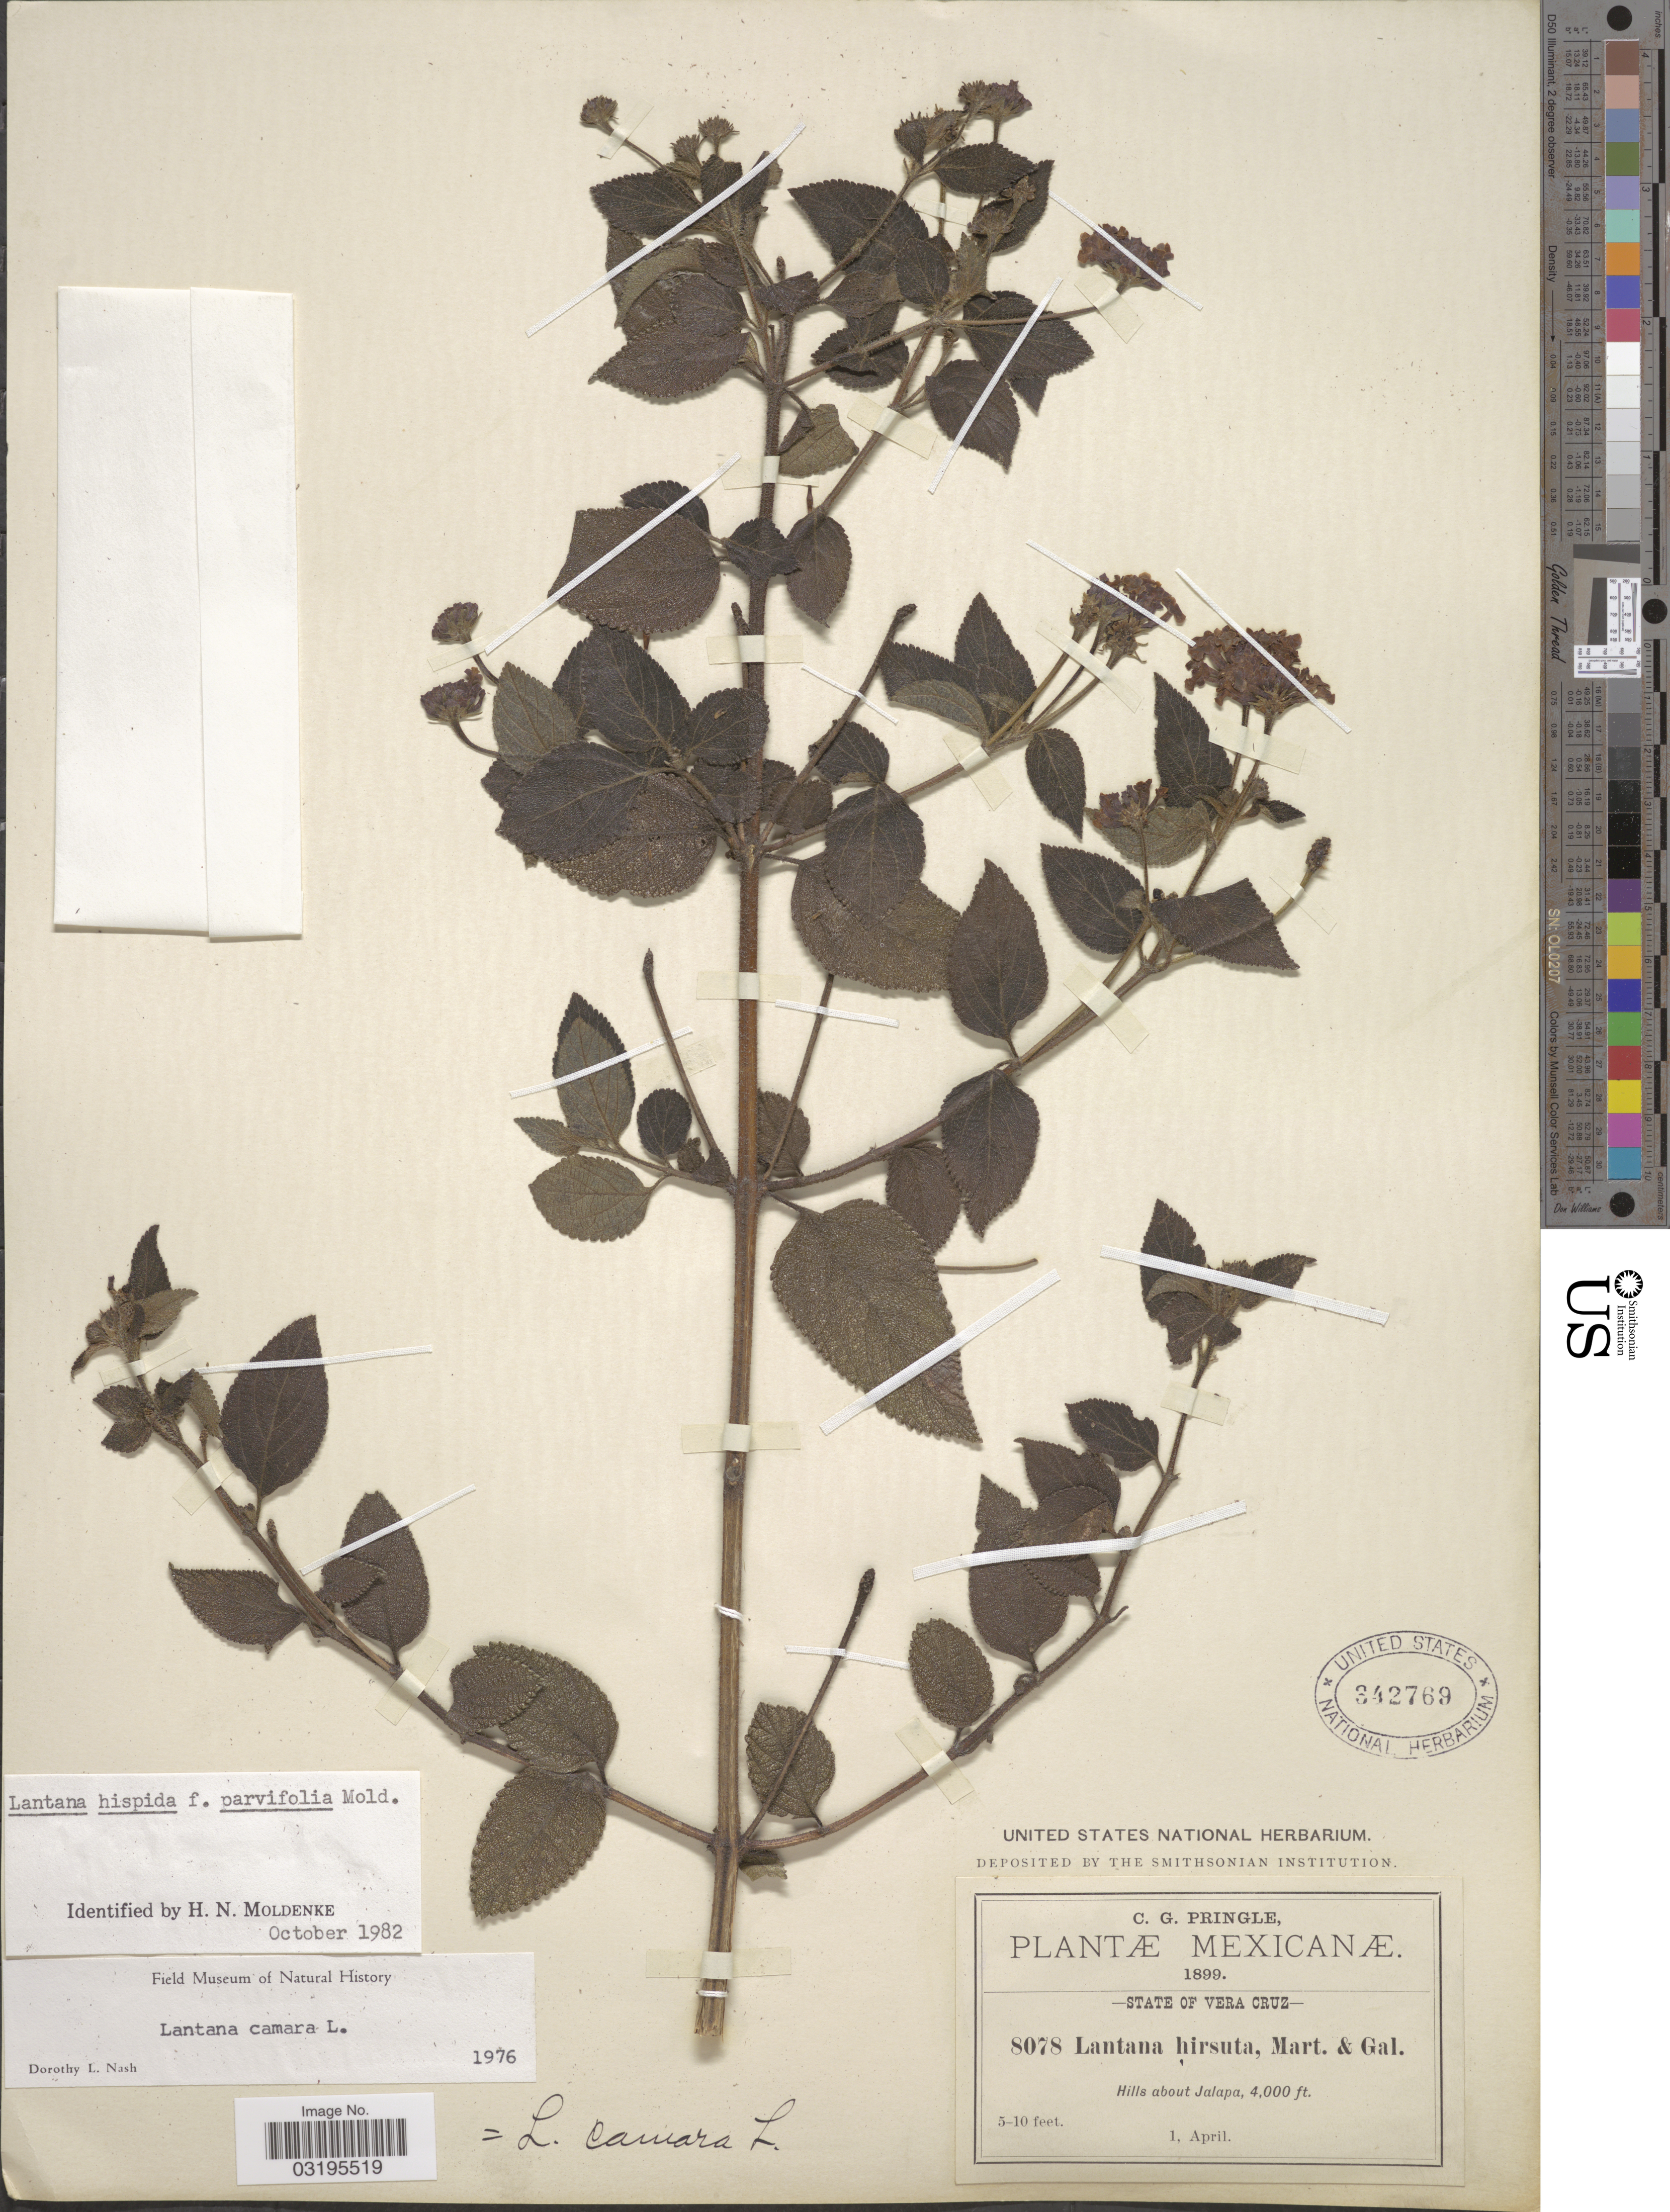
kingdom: Plantae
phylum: Tracheophyta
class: Magnoliopsida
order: Lamiales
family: Verbenaceae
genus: Lantana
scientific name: Lantana hispida f. parvifolia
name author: Kunth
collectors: C. G. Pringle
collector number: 8078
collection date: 1899-04-01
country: Mexico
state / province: Veracruz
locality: Vera Cruz, Hills about Jalapa.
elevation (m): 1219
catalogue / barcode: US 342769